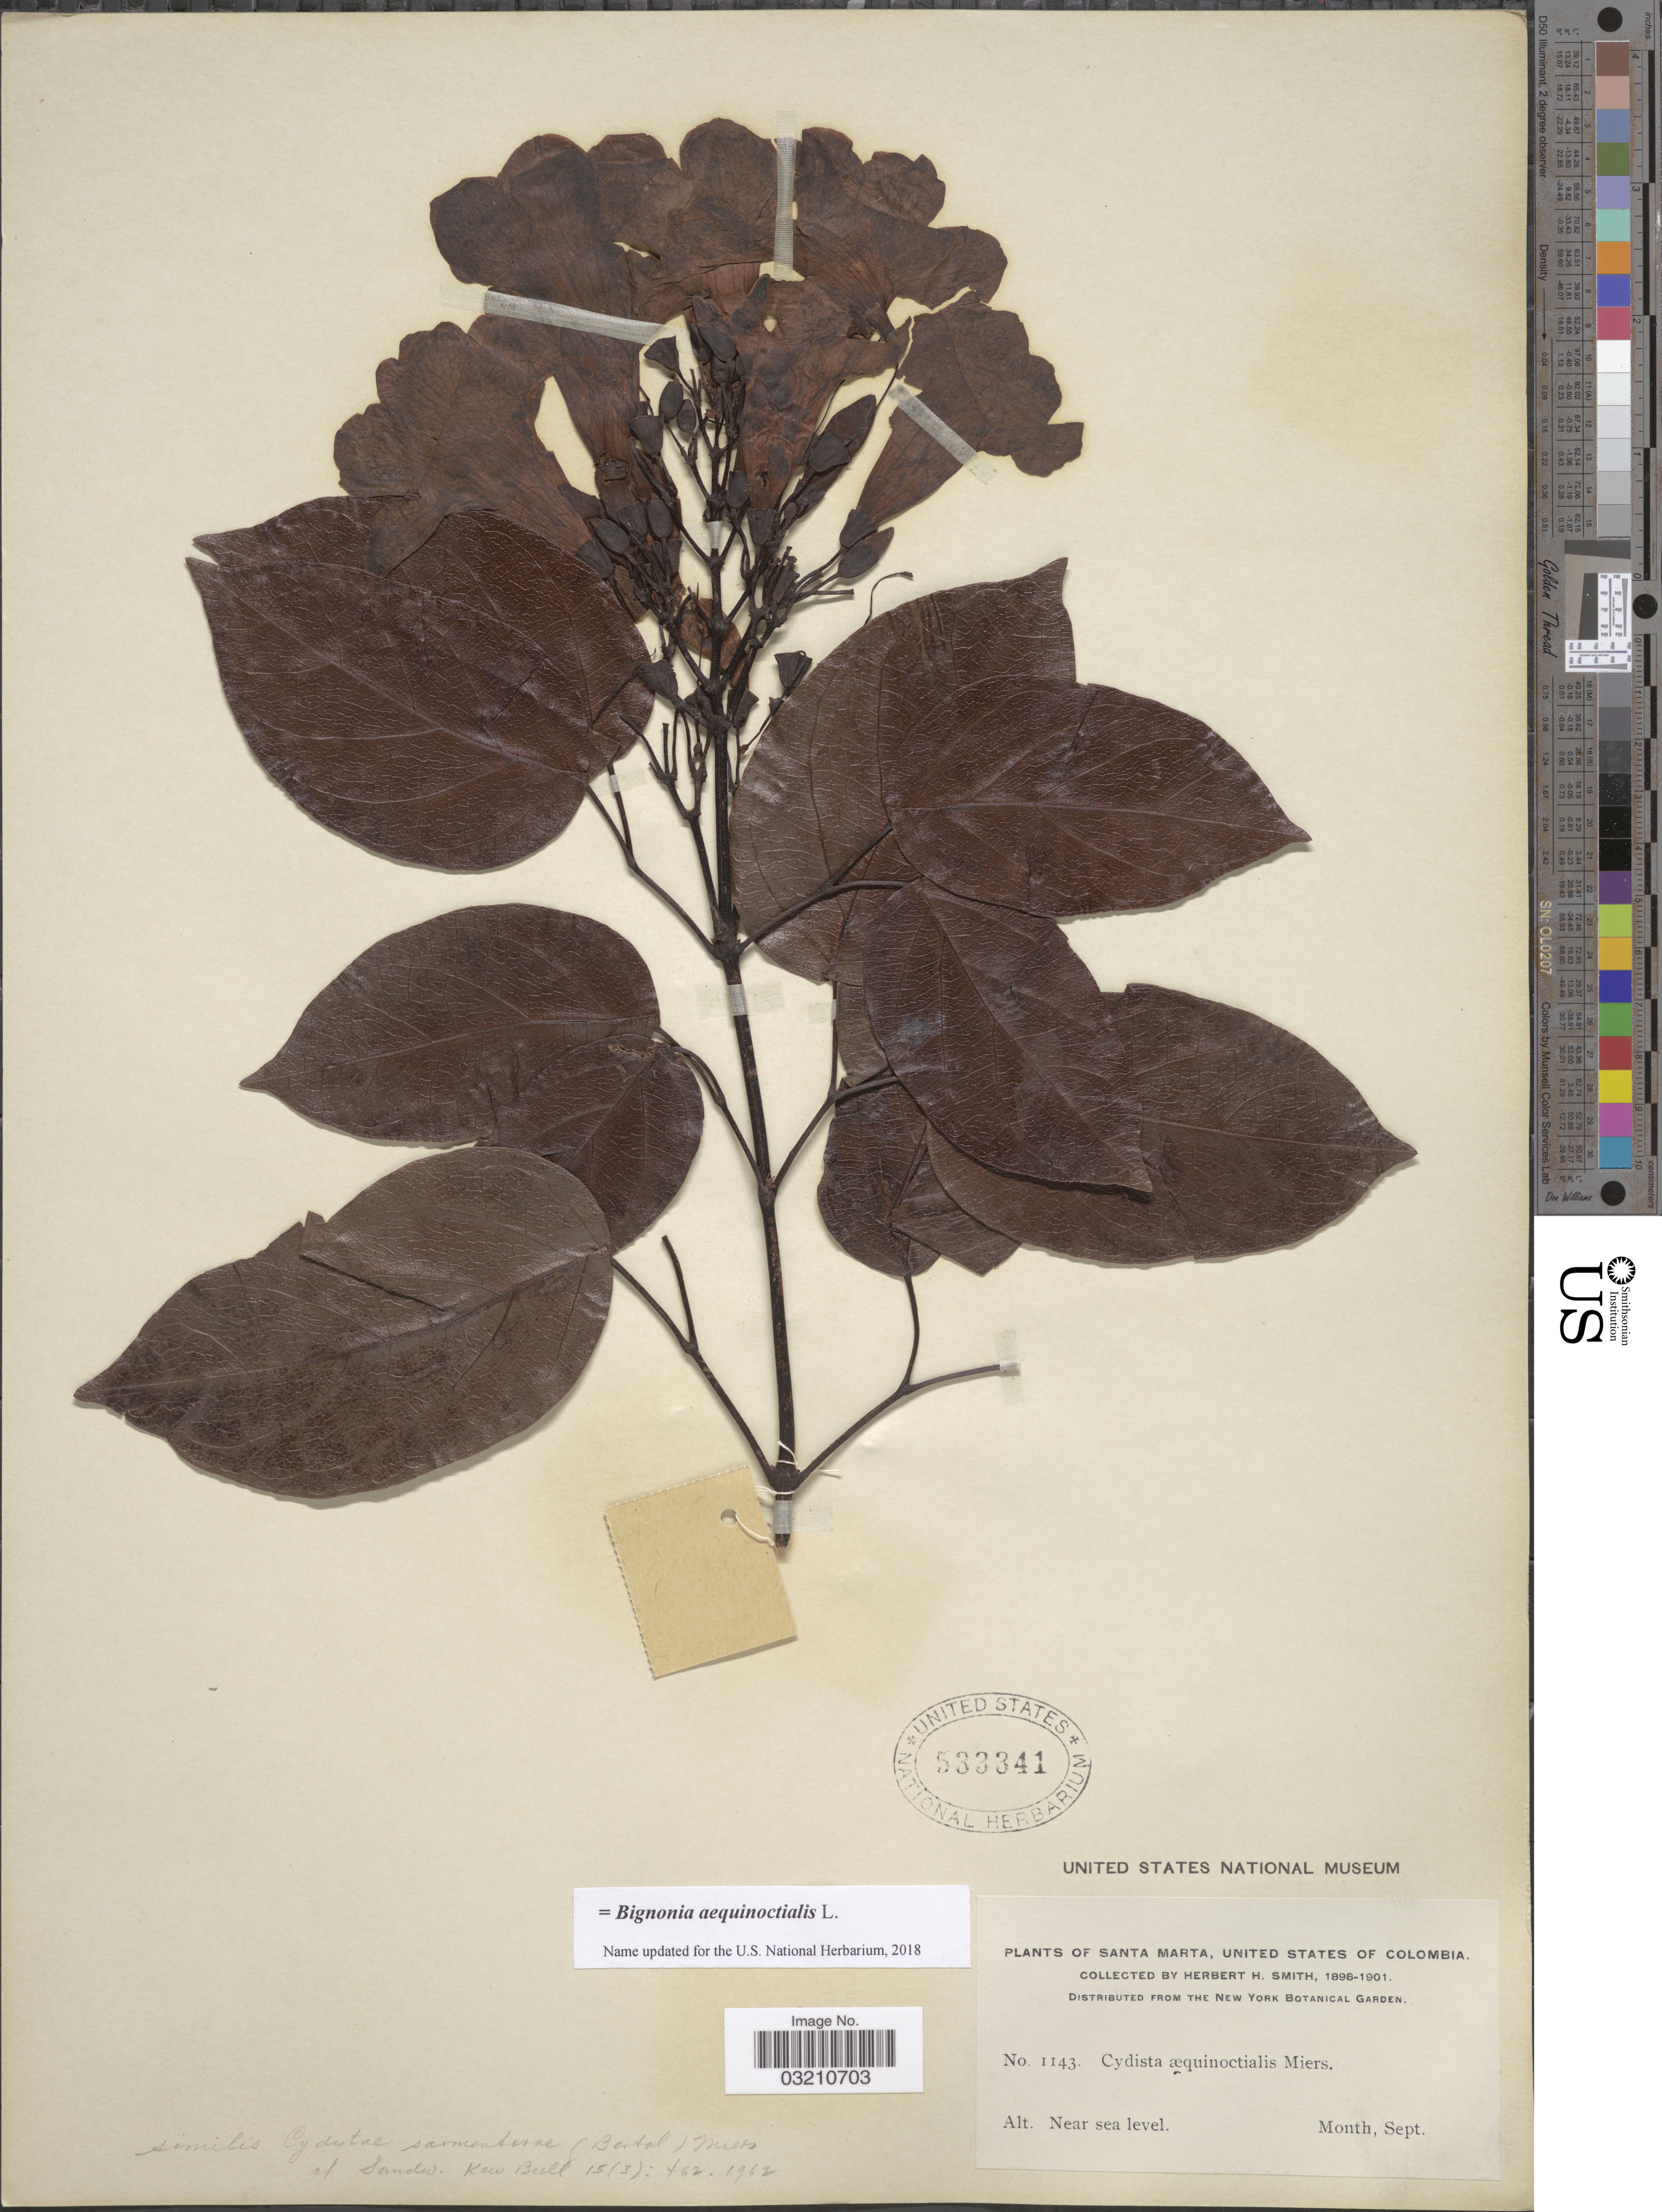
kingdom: Plantae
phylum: Tracheophyta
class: Magnoliopsida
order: Lamiales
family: Bignoniaceae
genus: Bignonia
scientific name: Bignonia aequinoctialis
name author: L.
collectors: Herbert H. Smith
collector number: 1143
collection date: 1898-09/1901-08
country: Colombia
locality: Santa Marta, United States of Colombia.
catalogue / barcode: US 533341